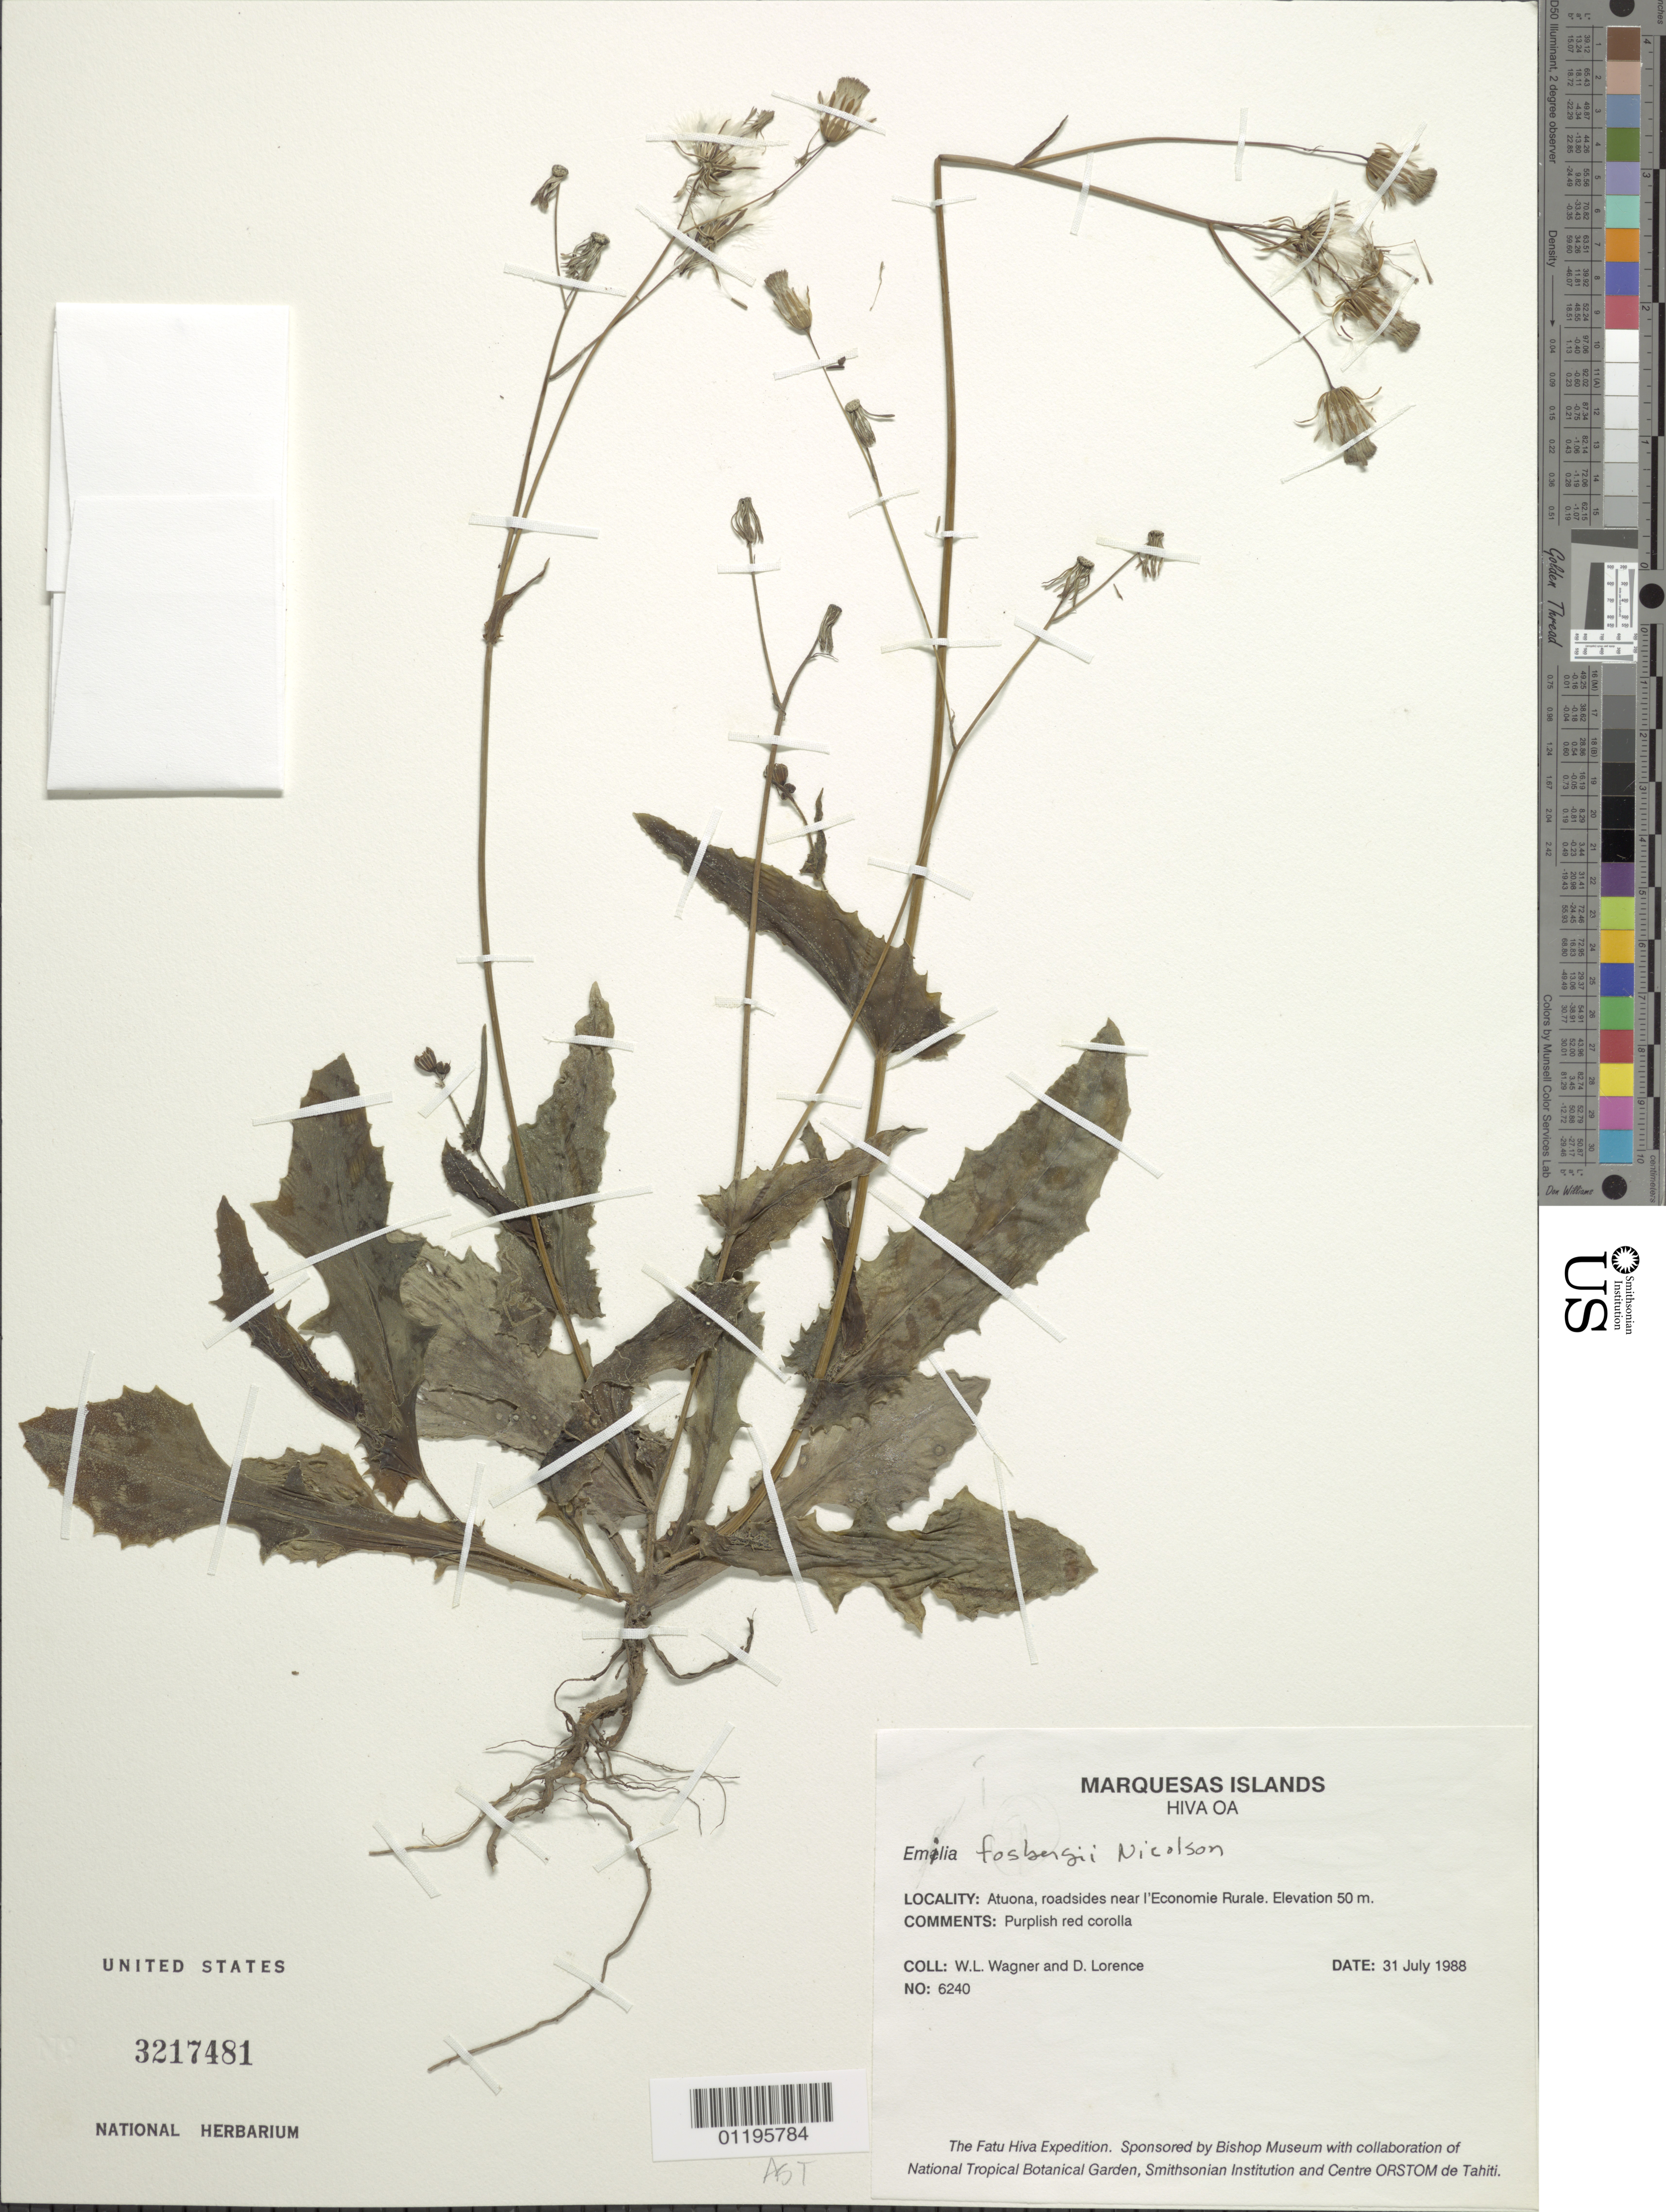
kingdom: Plantae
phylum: Tracheophyta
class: Magnoliopsida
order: Asterales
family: Asteraceae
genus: Emilia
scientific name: Emilia fosbergii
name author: Nicolson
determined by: Wagner, W. L., (BOT), Smithsonian Institution - National Museum of Natural History (UNITED STATES)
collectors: W. L. Wagner & D. Lorence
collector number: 6240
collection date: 1988-07-31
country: French Polynesia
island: Hiva Oa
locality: Atuona, roadsides near l'Economie Rurale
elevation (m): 50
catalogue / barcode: US 3217481